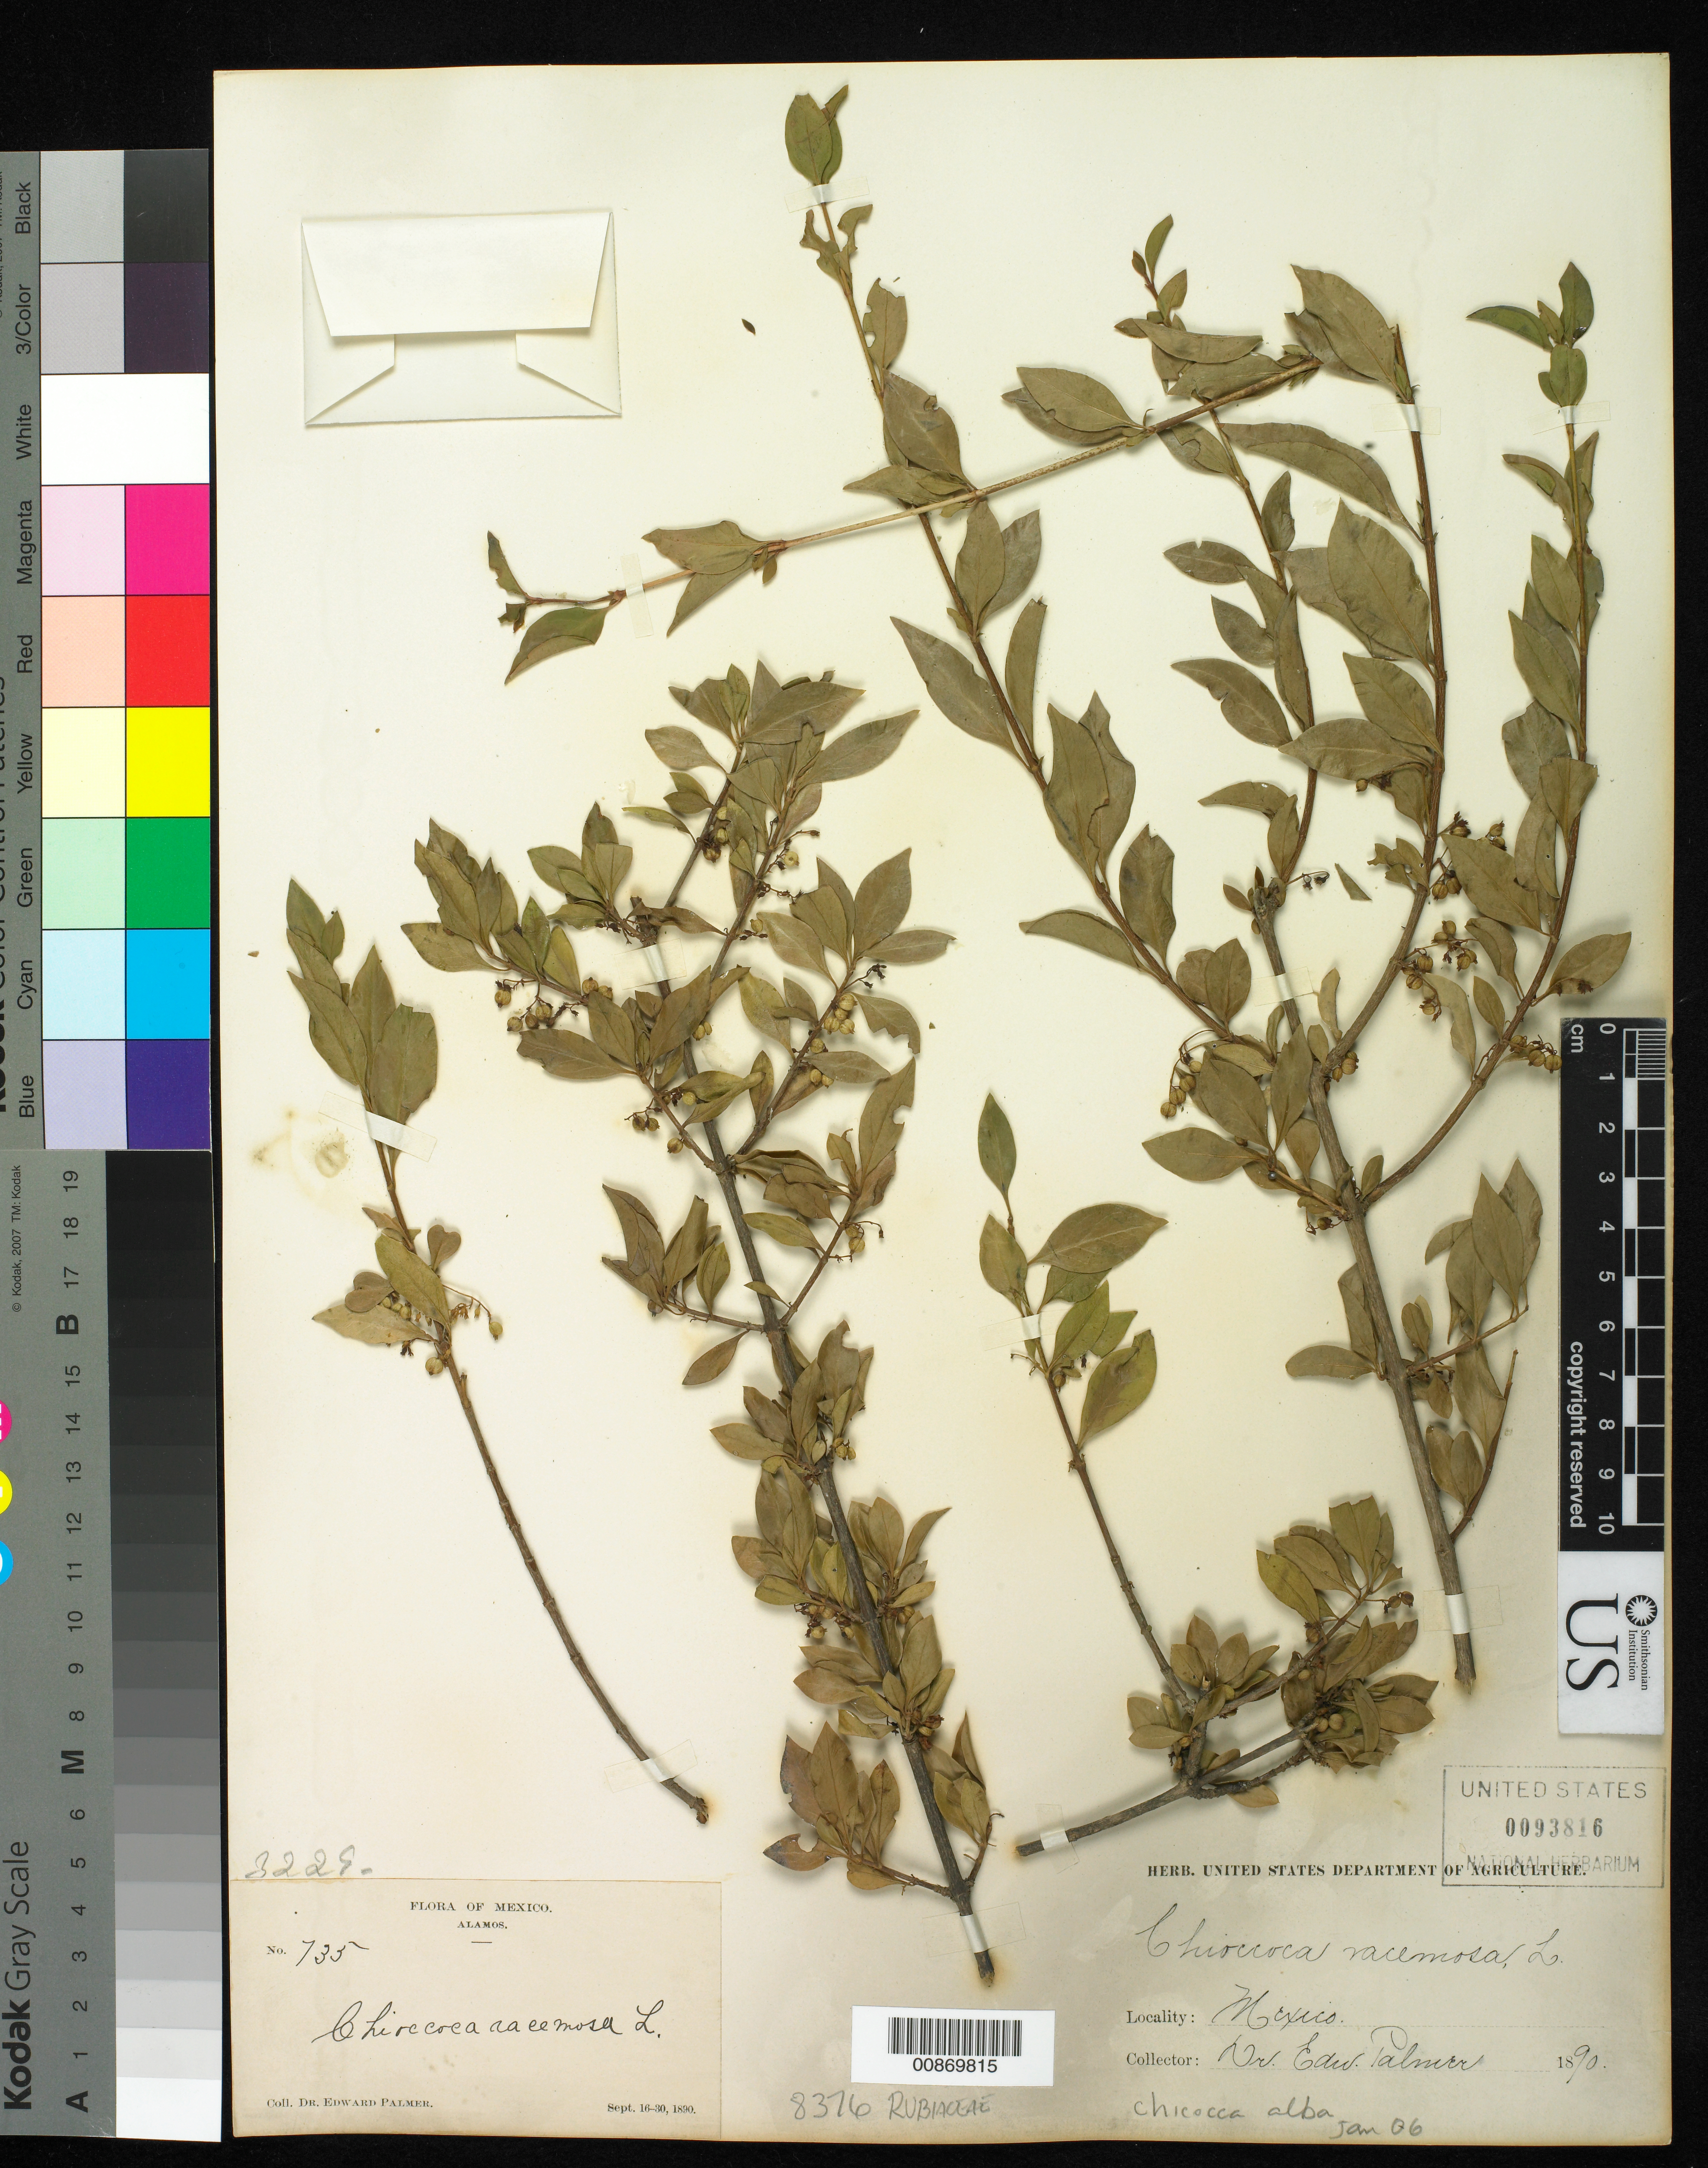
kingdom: Plantae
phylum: Tracheophyta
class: Magnoliopsida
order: Gentianales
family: Rubiaceae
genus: Chiococca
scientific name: Chiococca alba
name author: (L.) Hitchc.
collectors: E. Palmer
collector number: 735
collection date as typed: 16 Sep 1890 to 30 Sep 1890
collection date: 1890-09-16/1890-09-30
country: Mexico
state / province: Sonora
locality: Alamos, Sonora.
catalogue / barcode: US 93816